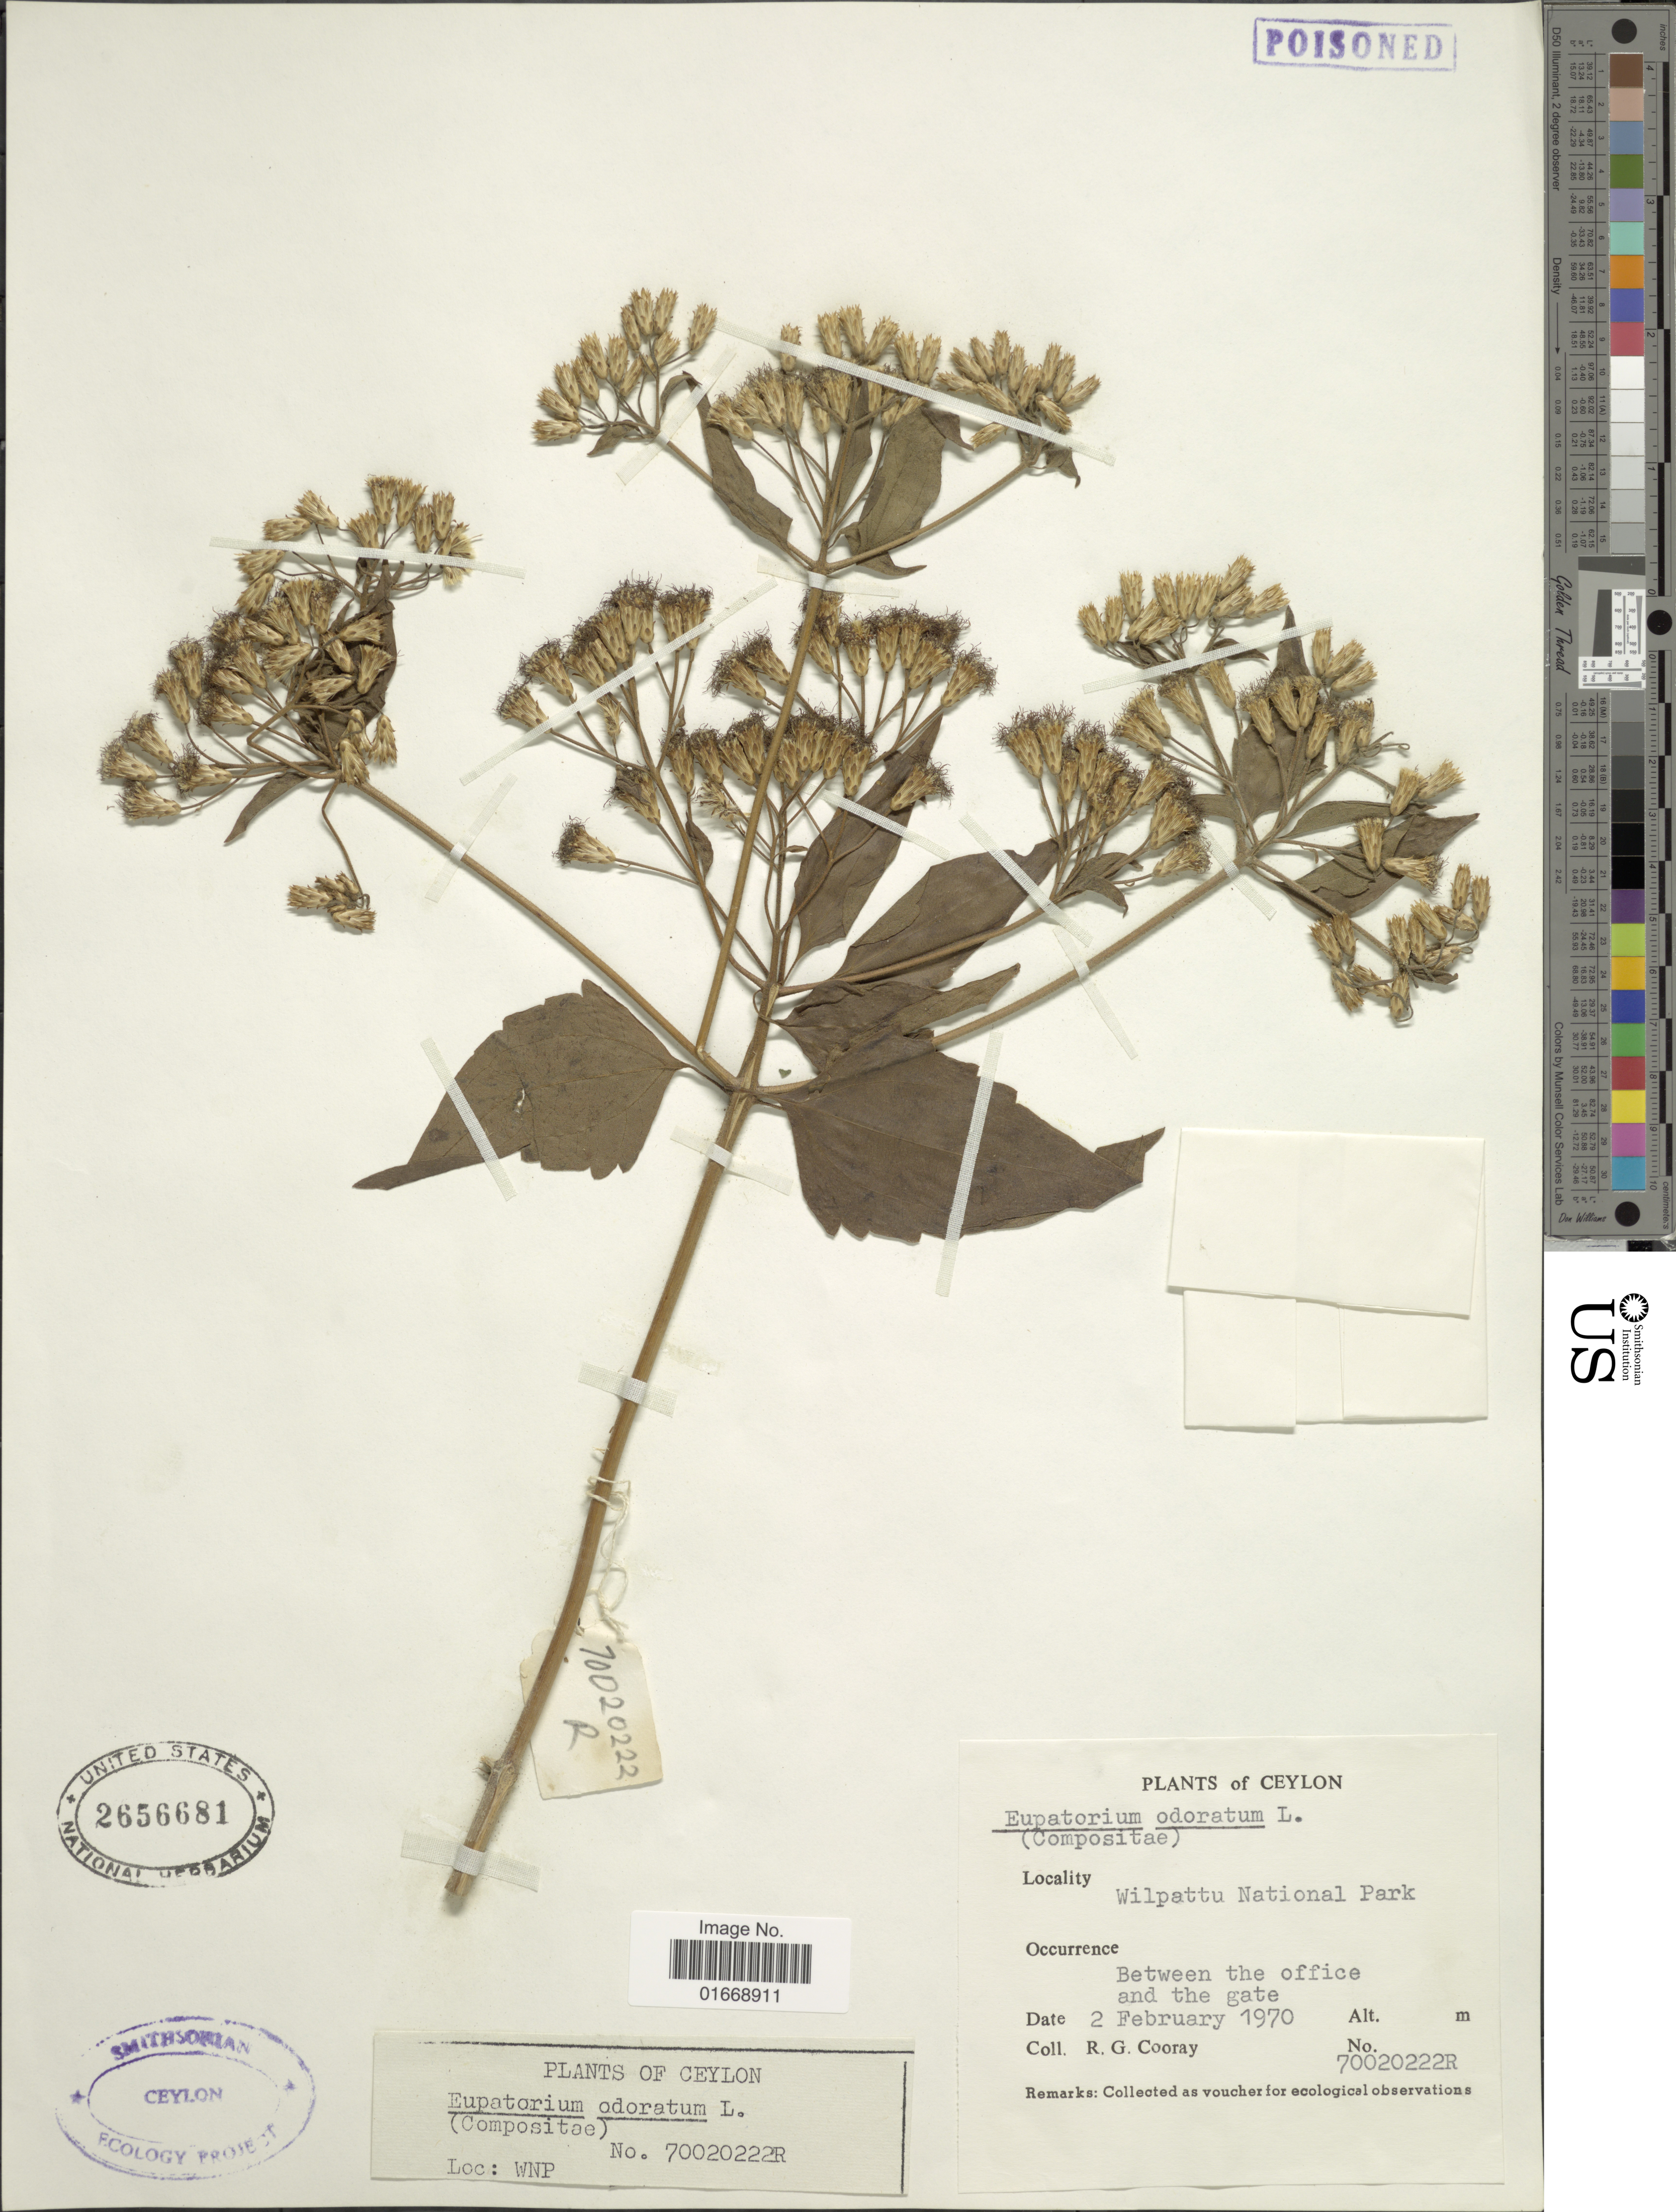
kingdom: Plantae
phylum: Tracheophyta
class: Magnoliopsida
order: Asterales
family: Asteraceae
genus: Chromolaena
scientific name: Chromolaena odorata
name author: (L.) R.M. King & H. Rob.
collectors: R. Cooray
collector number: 70020222R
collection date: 1970-02-02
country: Sri Lanka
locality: Ceylon, Wilpattu National Park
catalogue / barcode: US 2656681